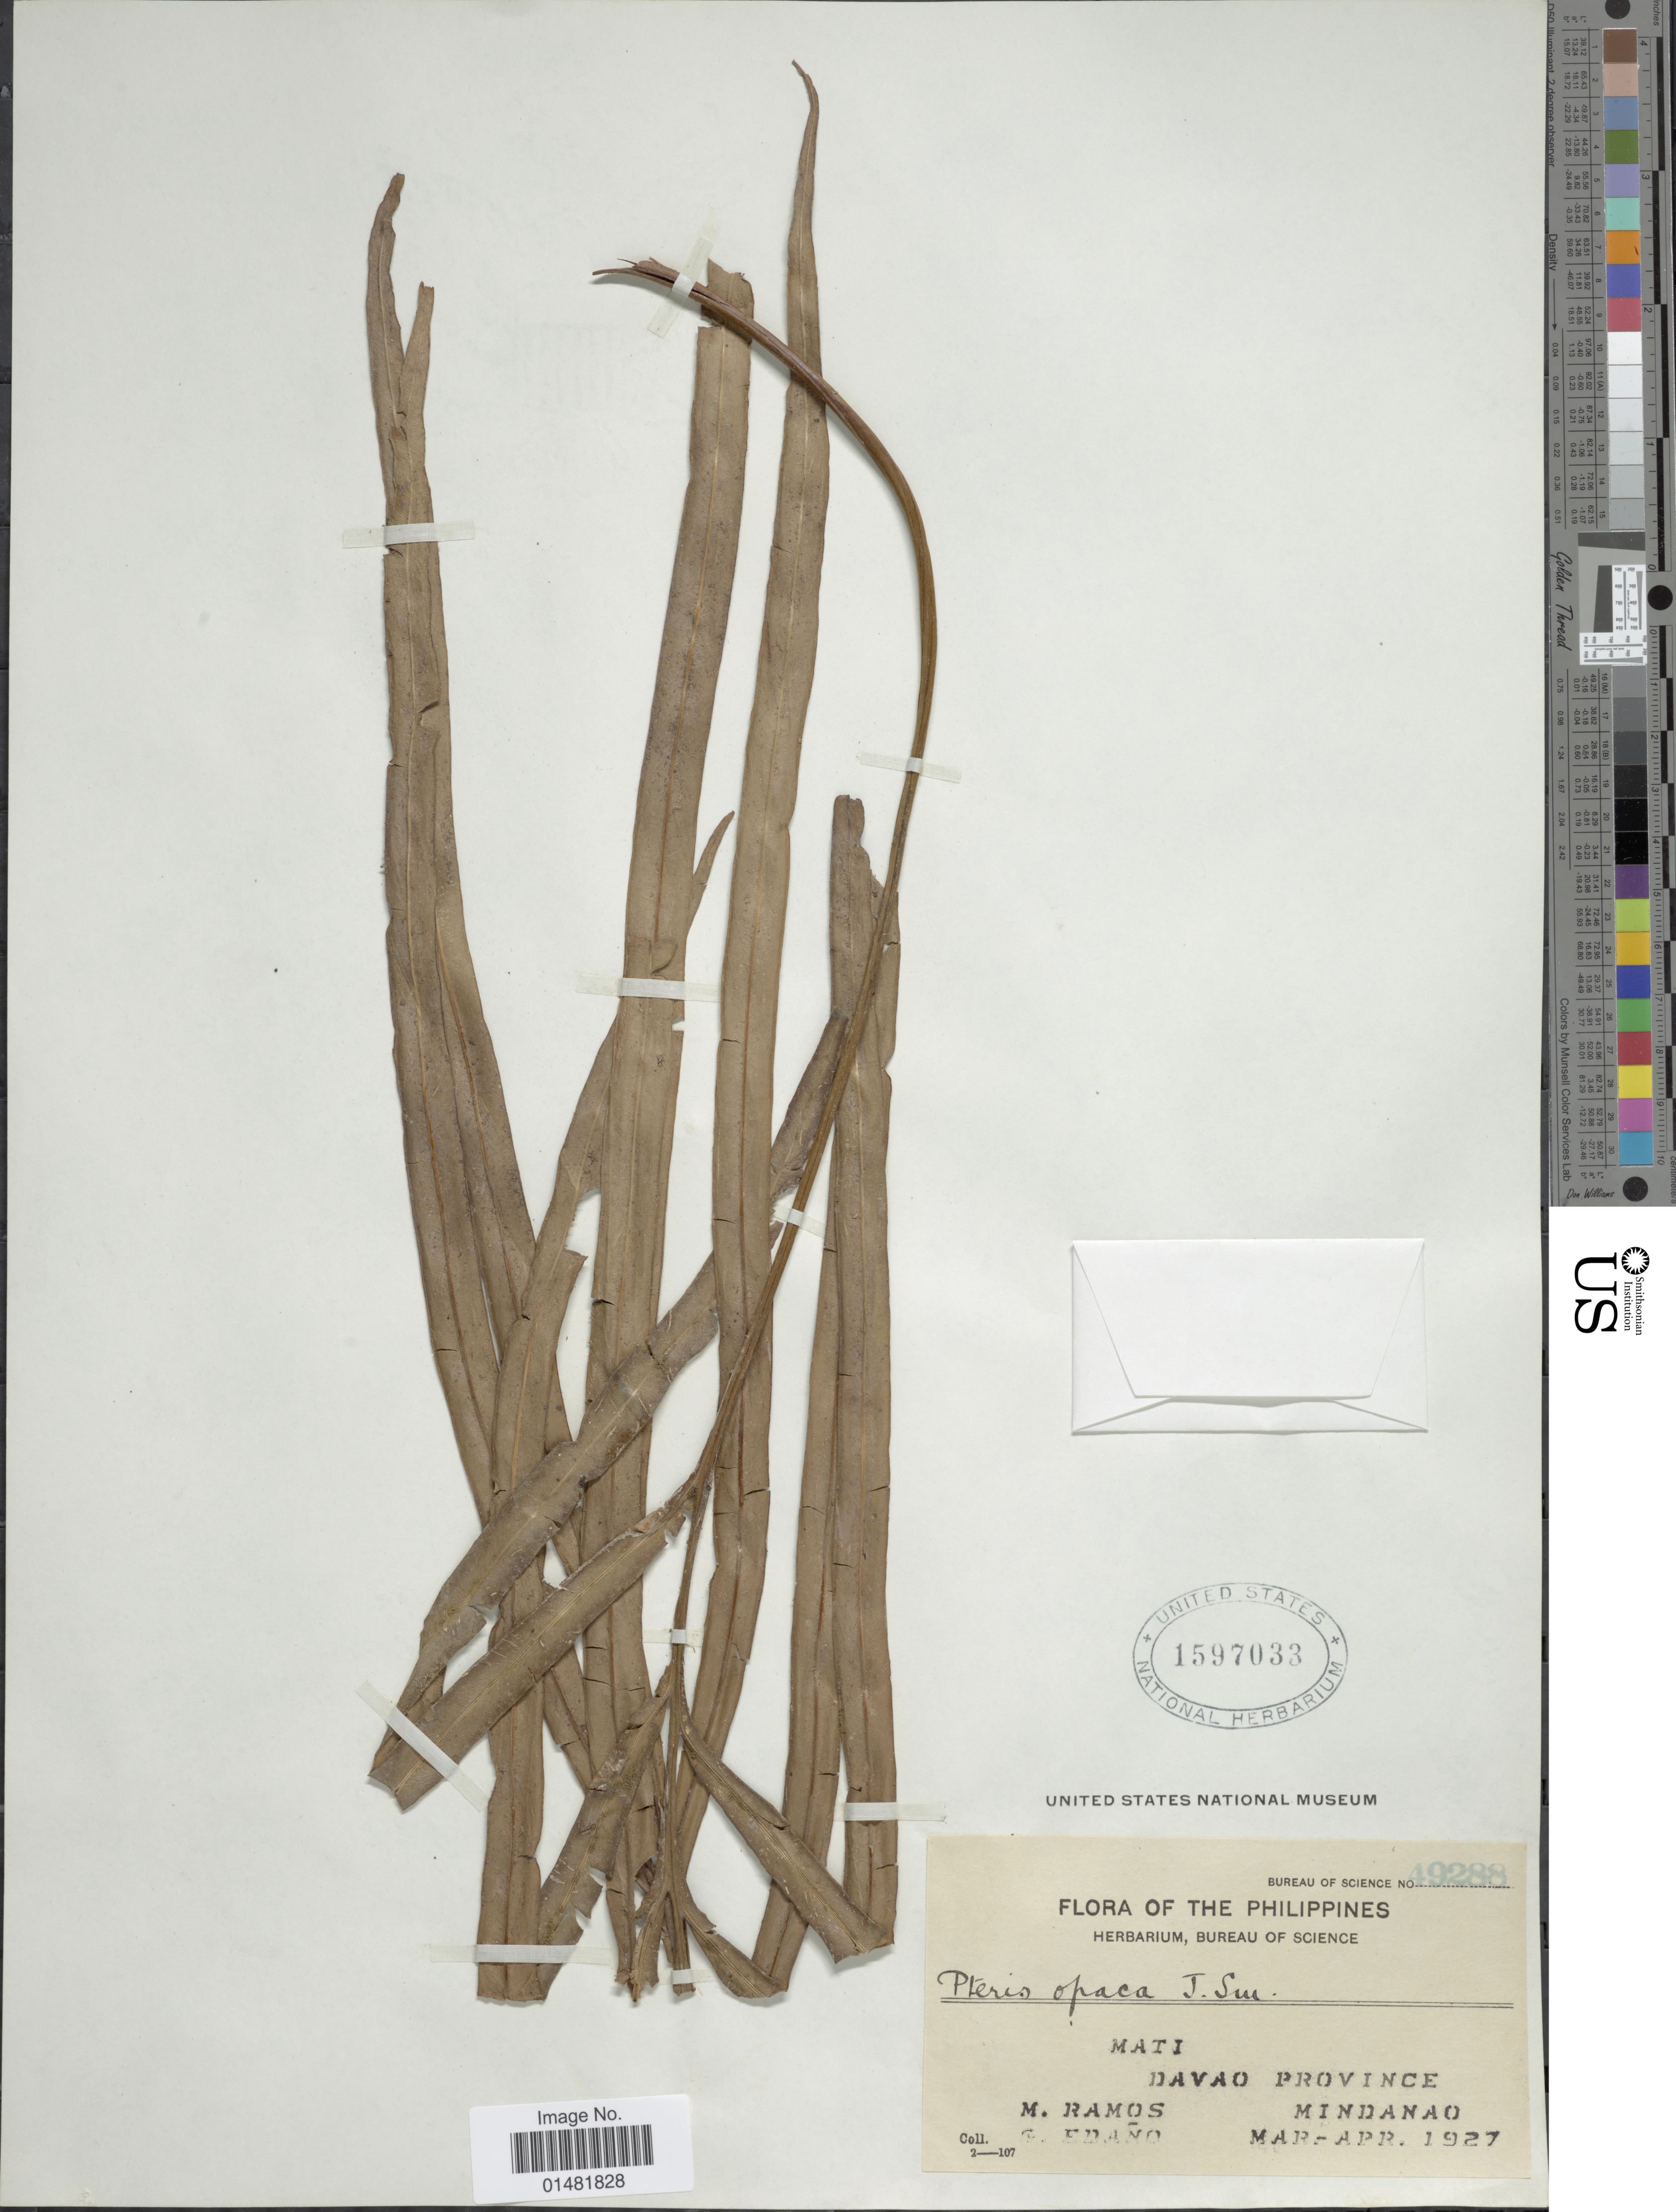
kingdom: Plantae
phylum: Tracheophyta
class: Polypodiopsida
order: Polypodiales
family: Pteridaceae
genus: Pteris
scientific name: Pteris opaca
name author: J. Sm. in Hook.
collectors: M. Ramos & G. Edaño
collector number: Bureau of Science 49288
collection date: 1927-03/1927-04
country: Philippines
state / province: Davao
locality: Mati, Mindanao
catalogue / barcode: US 1597033